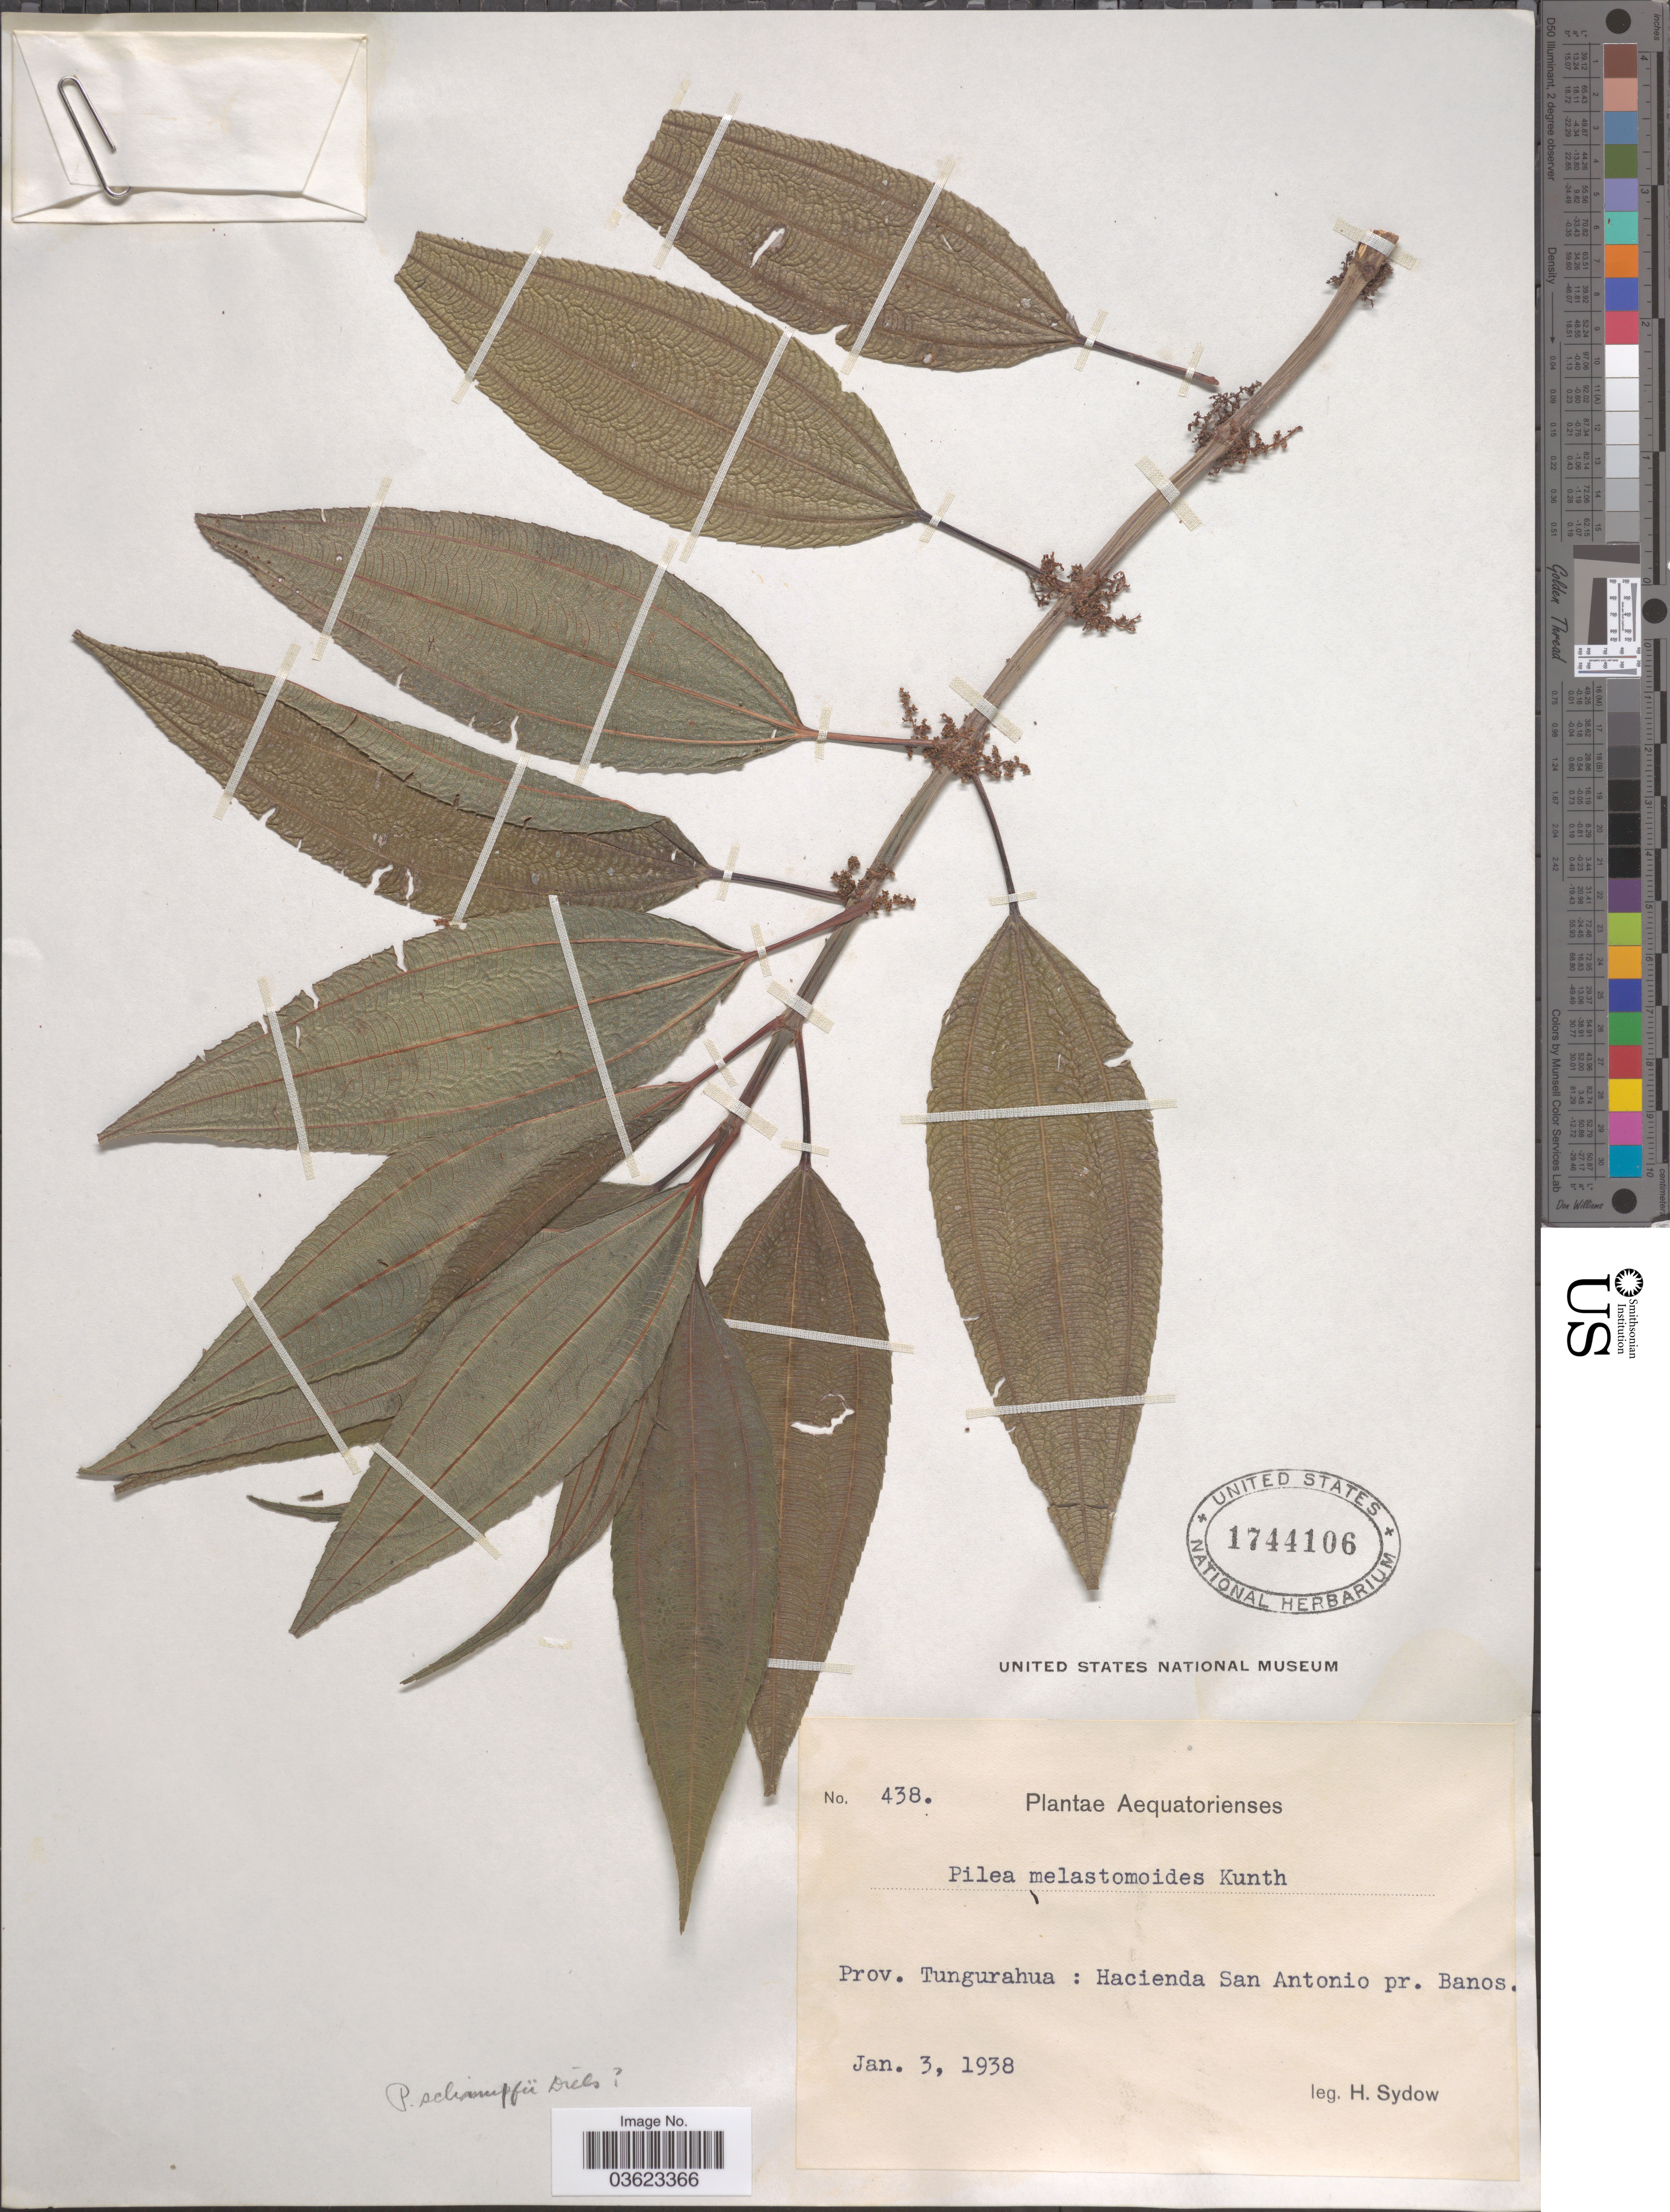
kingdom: Plantae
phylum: Tracheophyta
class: Magnoliopsida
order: Rosales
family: Urticaceae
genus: Pilea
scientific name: Pilea schimpffii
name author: Diels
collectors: H. Sydow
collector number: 438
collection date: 1938-01-03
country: Ecuador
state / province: Tungurahua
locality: Aequatorienses. Hacienda San Antonio pr. Banos.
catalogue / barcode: US 1744106